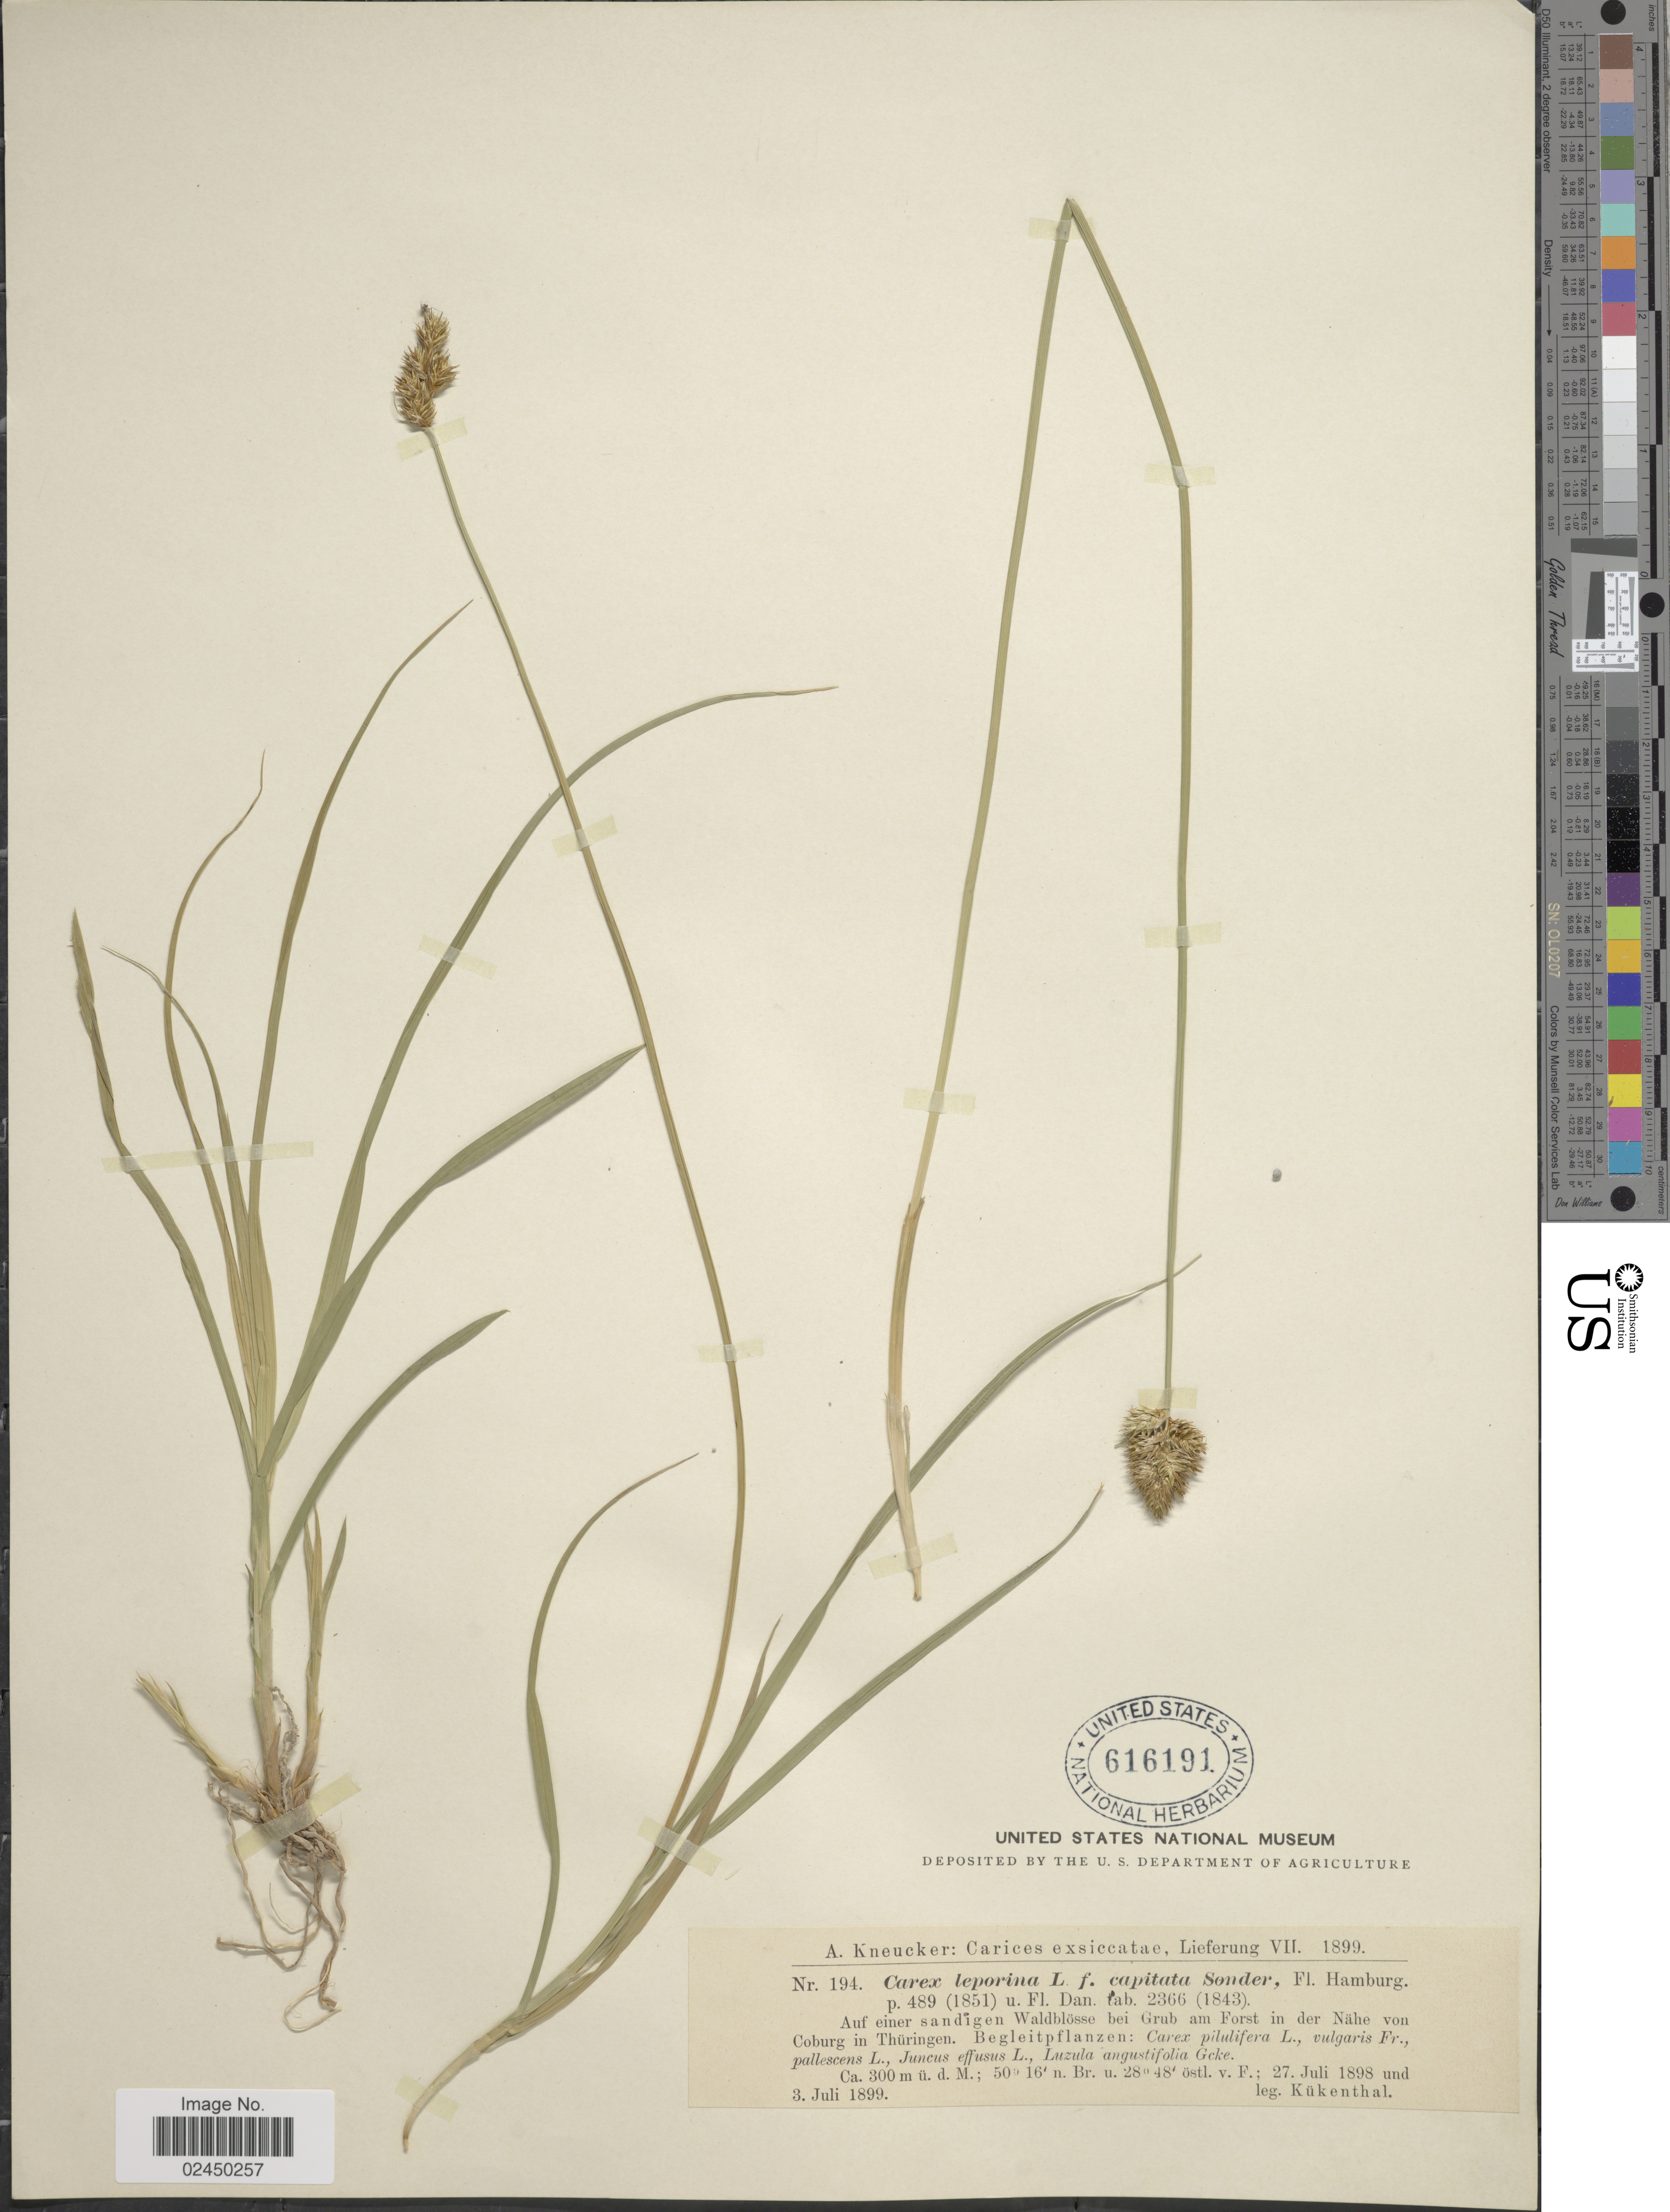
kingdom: Plantae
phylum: Tracheophyta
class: Liliopsida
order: Poales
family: Cyperaceae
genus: Carex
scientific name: Carex leporina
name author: L.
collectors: G. Kükenthal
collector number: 194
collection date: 1898-07-27/1899-07-03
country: Germany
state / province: Thuringia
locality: Auf einer sandigen Waldblösse bei Grub am Forst in der Nähe von Coburg in Thüringen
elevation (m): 300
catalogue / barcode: US 616191